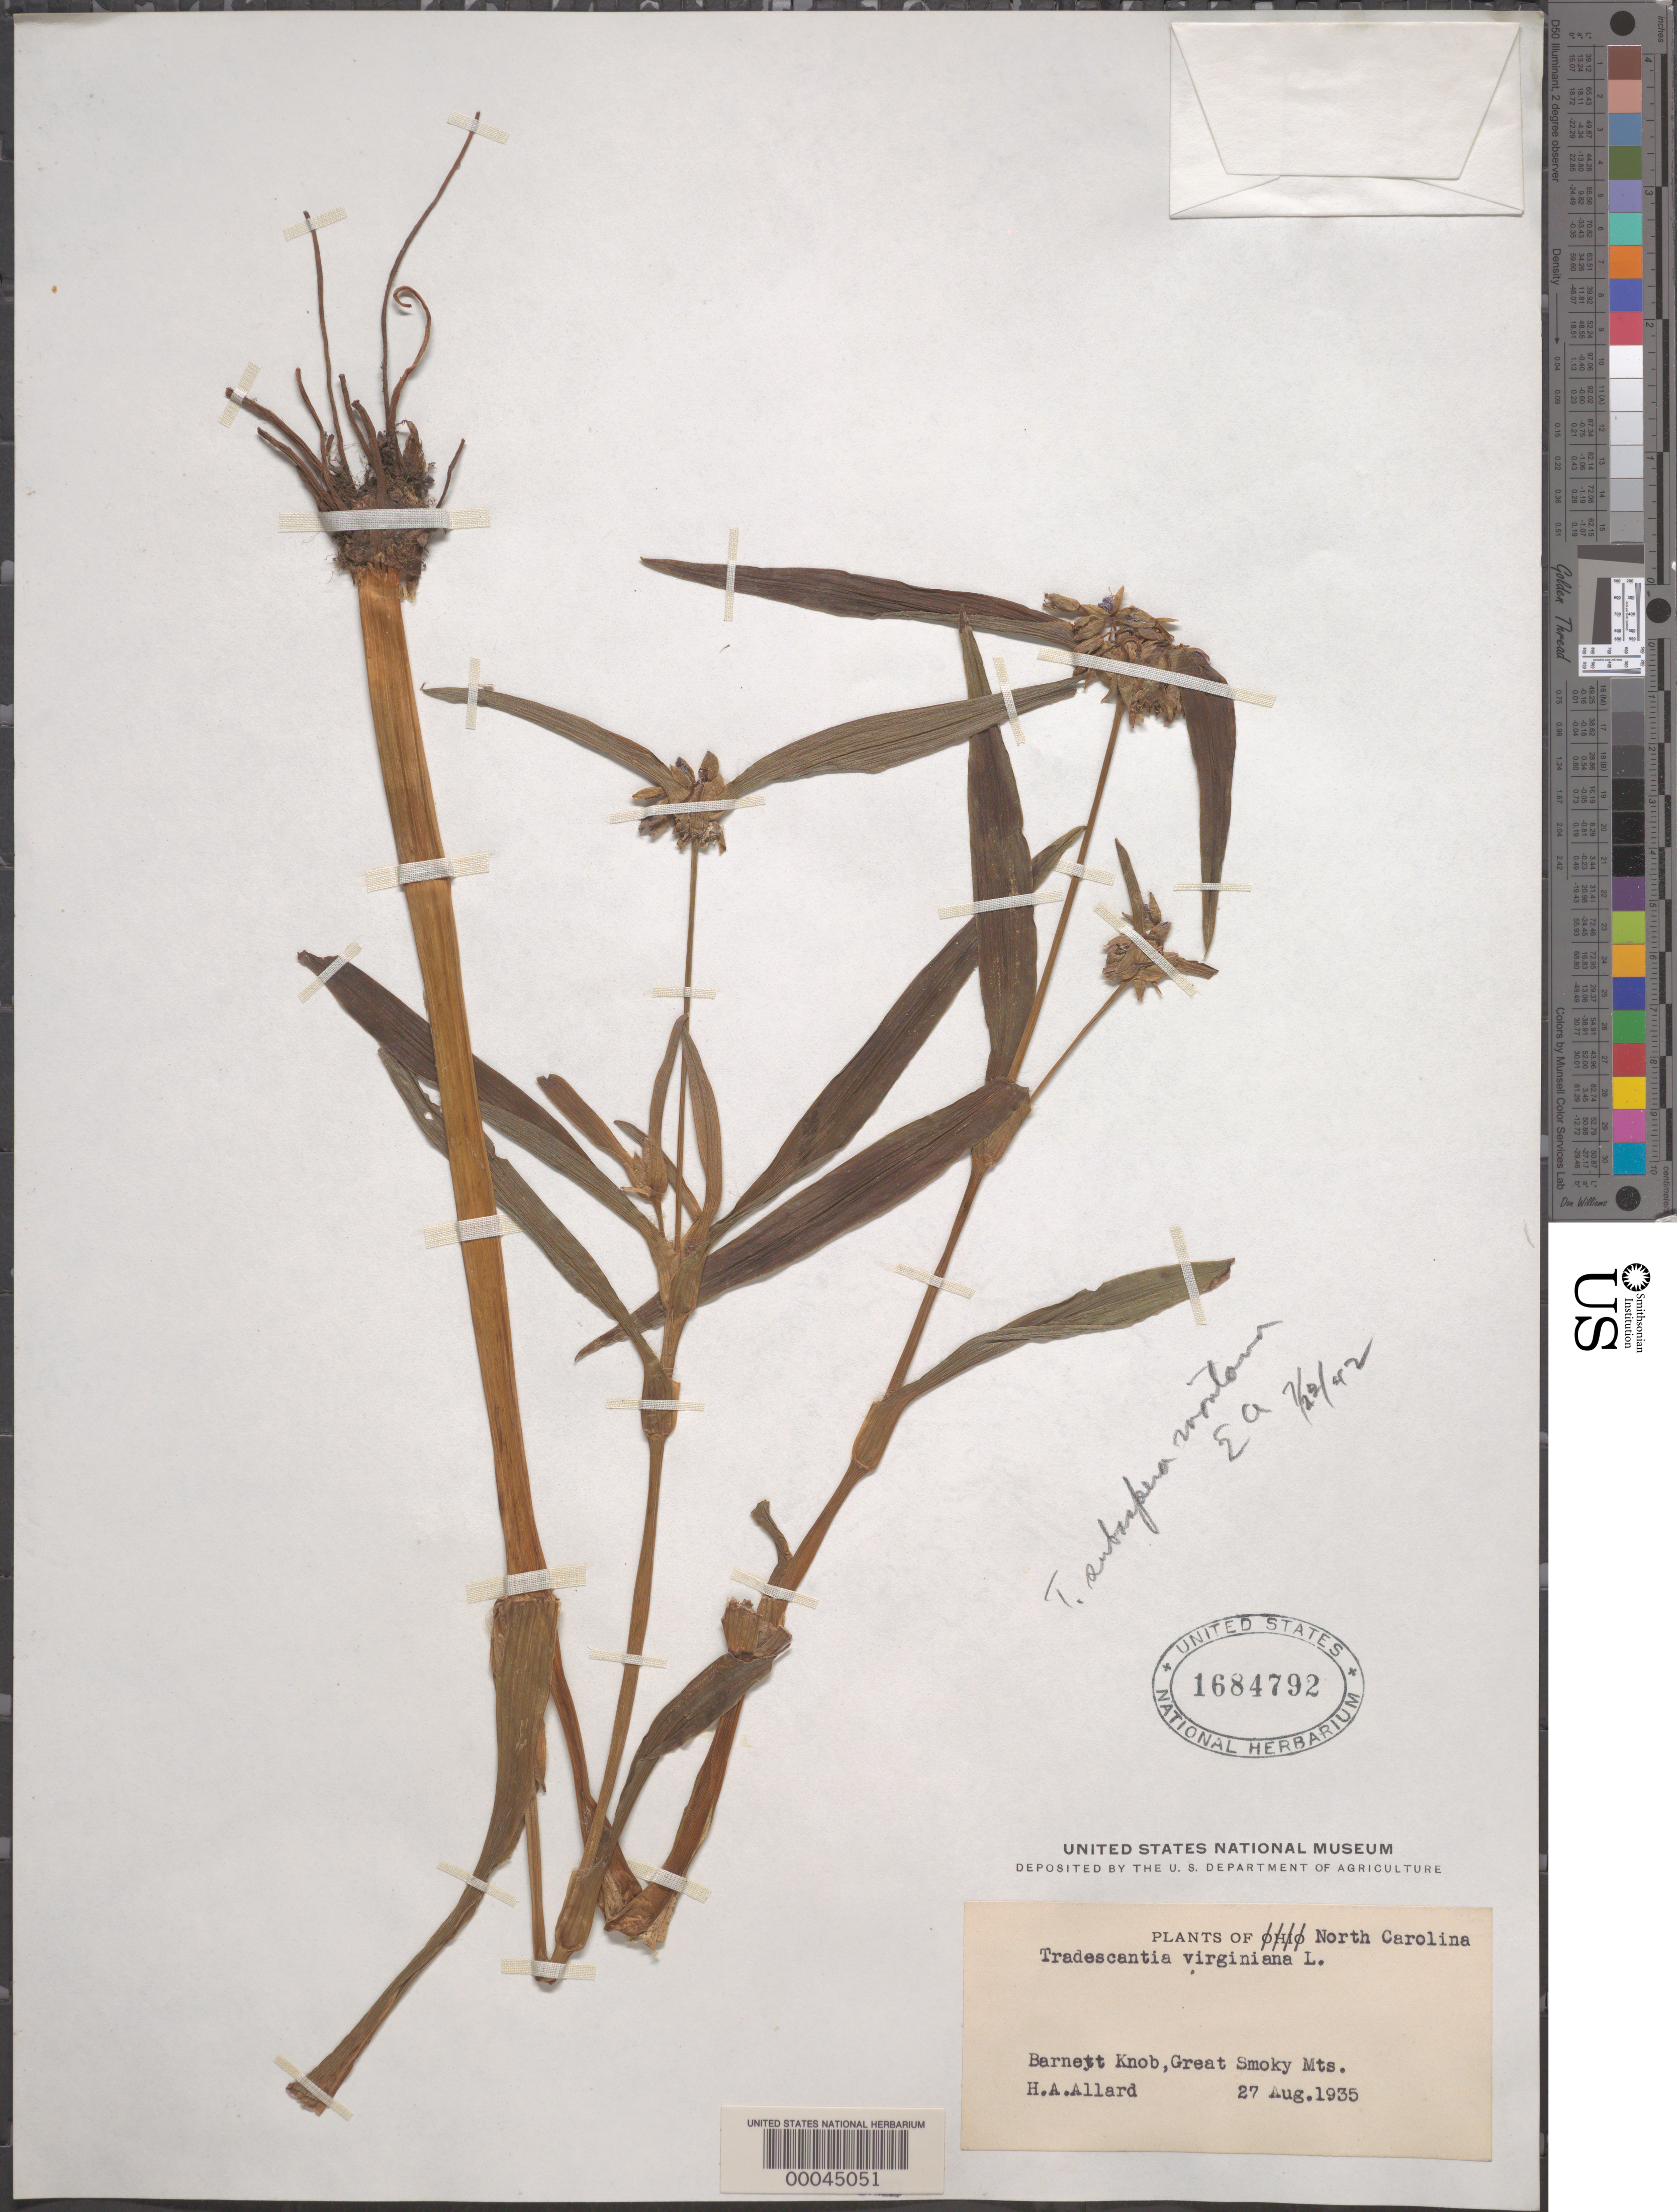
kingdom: Plantae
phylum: Tracheophyta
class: Liliopsida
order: Commelinales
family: Commelinaceae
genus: Tradescantia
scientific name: Tradescantia subaspera var. montana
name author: (Shuttlew. ex Small & Vail) E.S. Anderson & Woodson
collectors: H. A. Allard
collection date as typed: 27 Aug 1935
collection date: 1935-08-27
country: United States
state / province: North Carolina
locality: Barnett knob, great smokey mts.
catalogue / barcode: US 1684792